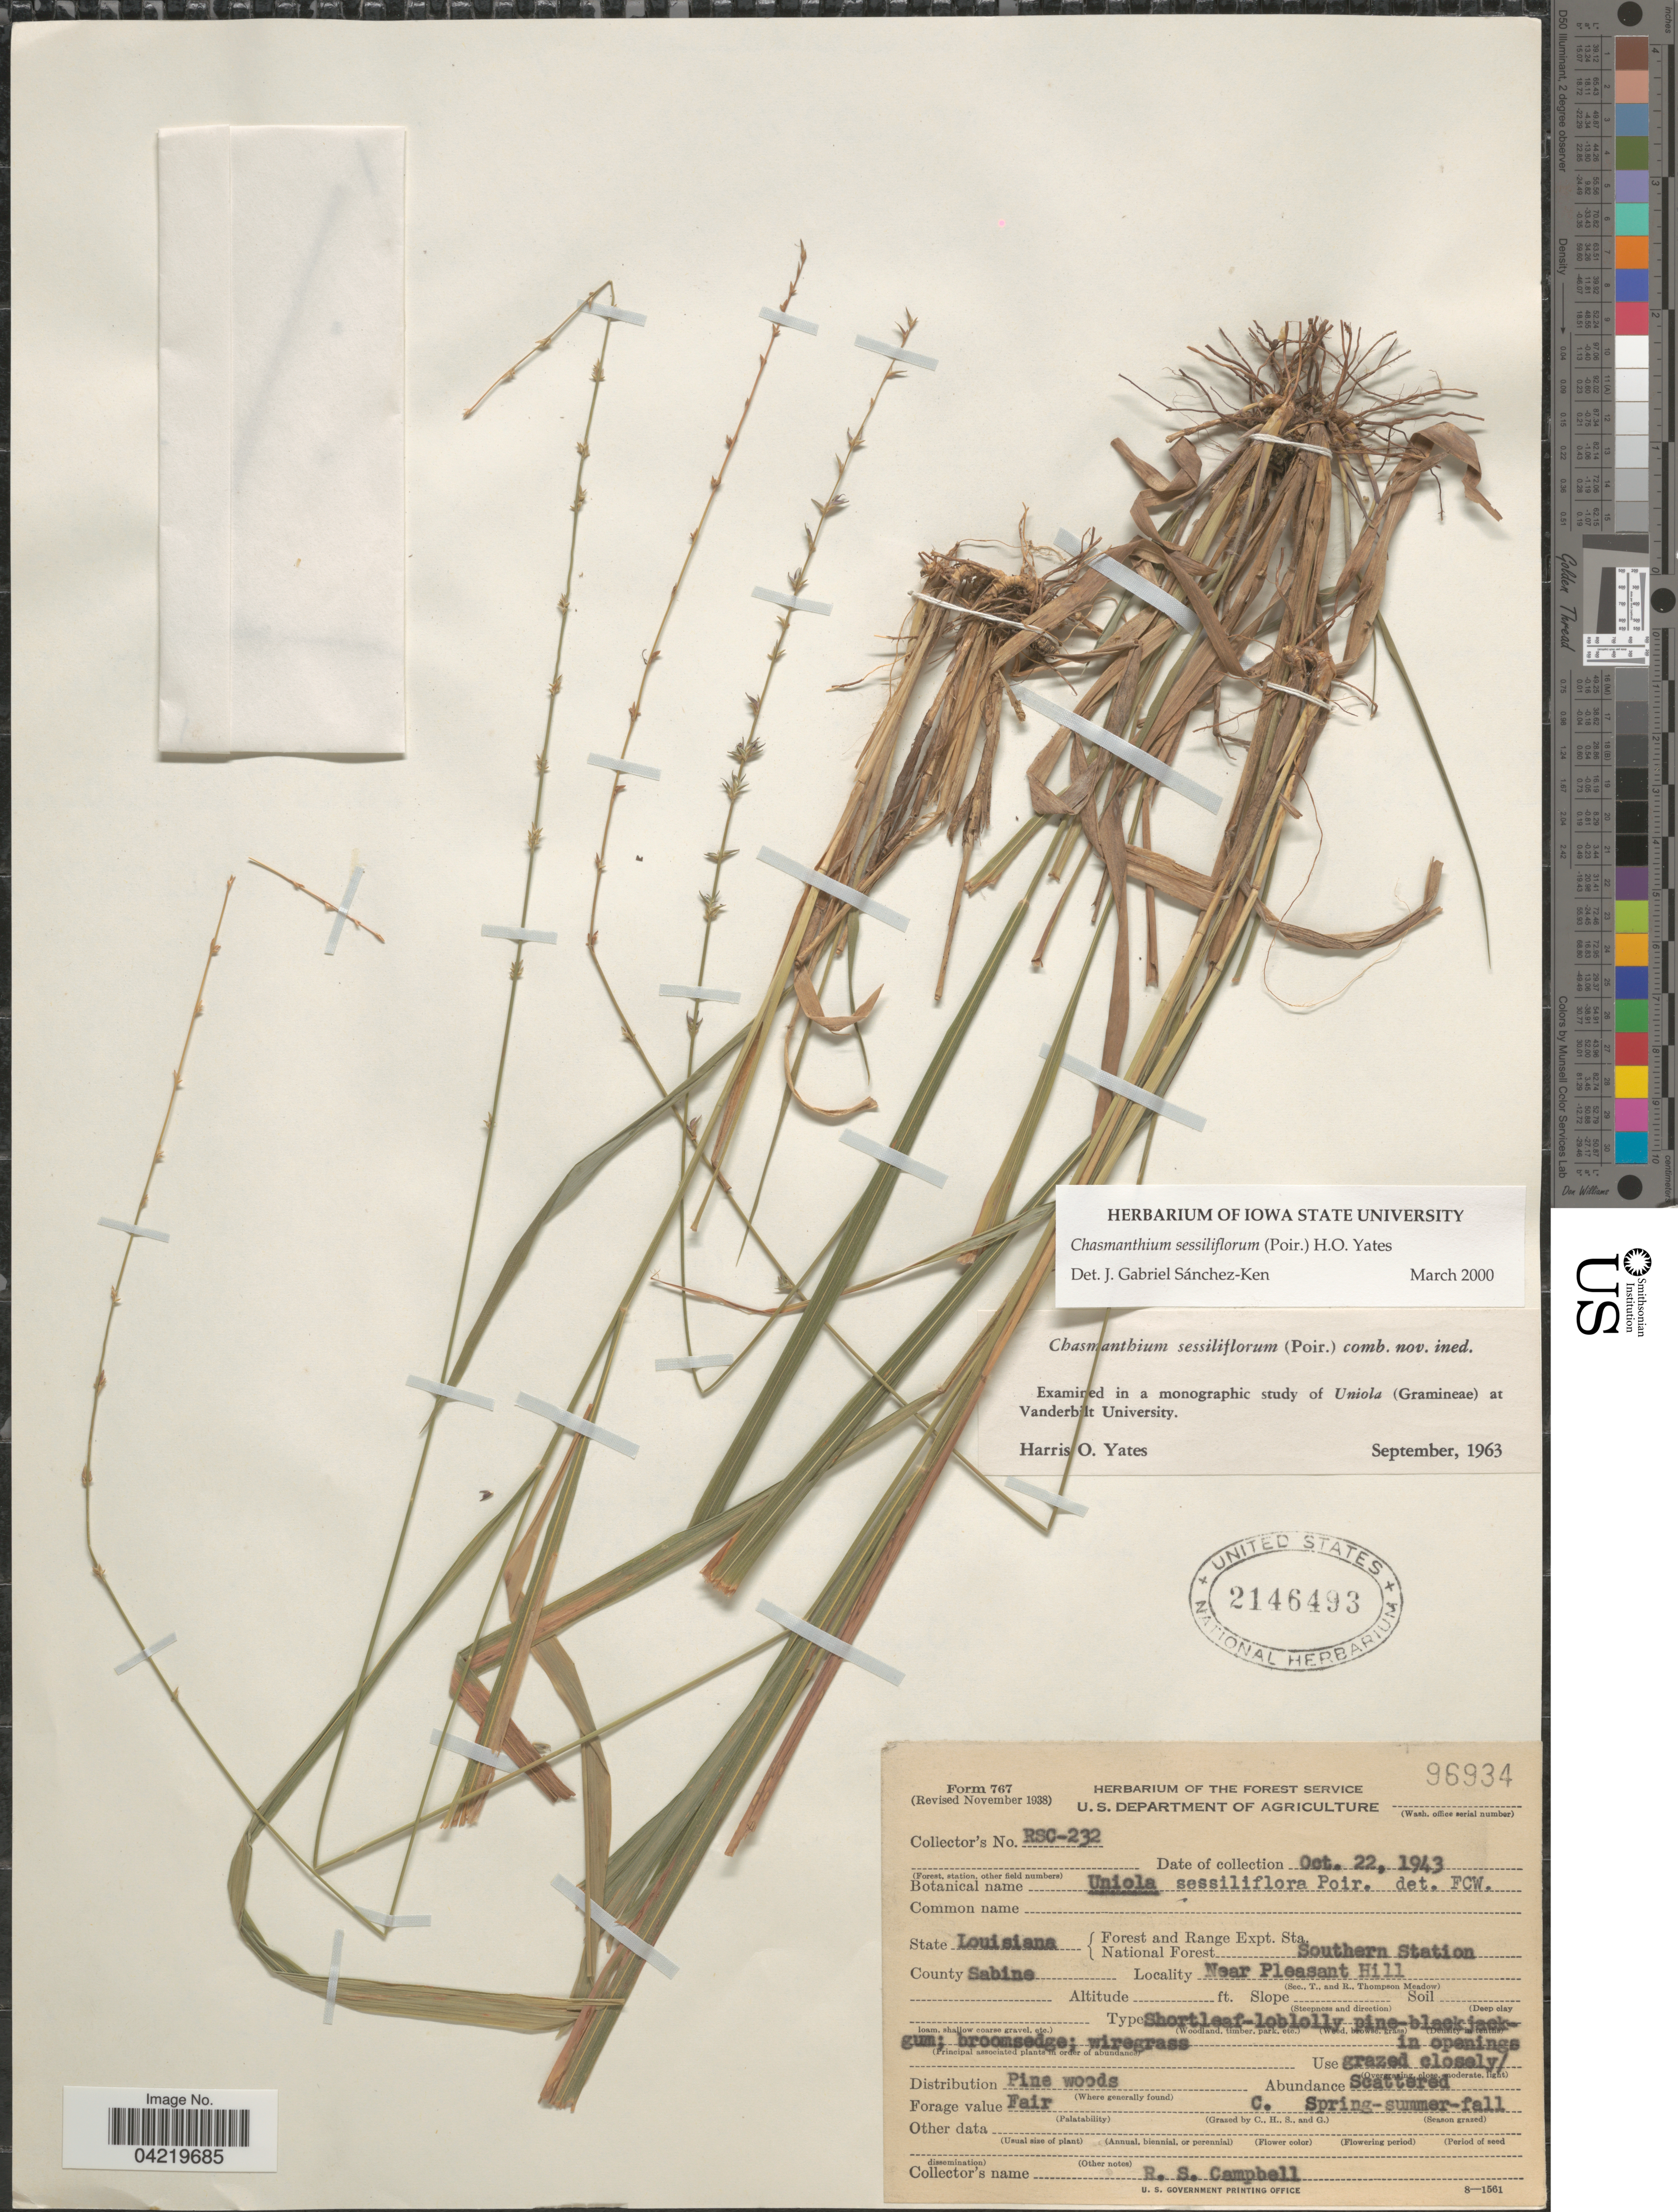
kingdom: Plantae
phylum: Tracheophyta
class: Liliopsida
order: Poales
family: Poaceae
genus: Chasmanthium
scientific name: Chasmanthium laxum subsp. sessiliflorum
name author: (L.) H.O. Yates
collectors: R. S. Campbell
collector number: RSC-232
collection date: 1943-10-22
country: United States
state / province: Louisiana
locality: Forest and Range Expt. Sta. National Forest Southern Station. County Sabine. Near Pleasant Hill.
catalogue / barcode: US 2146493